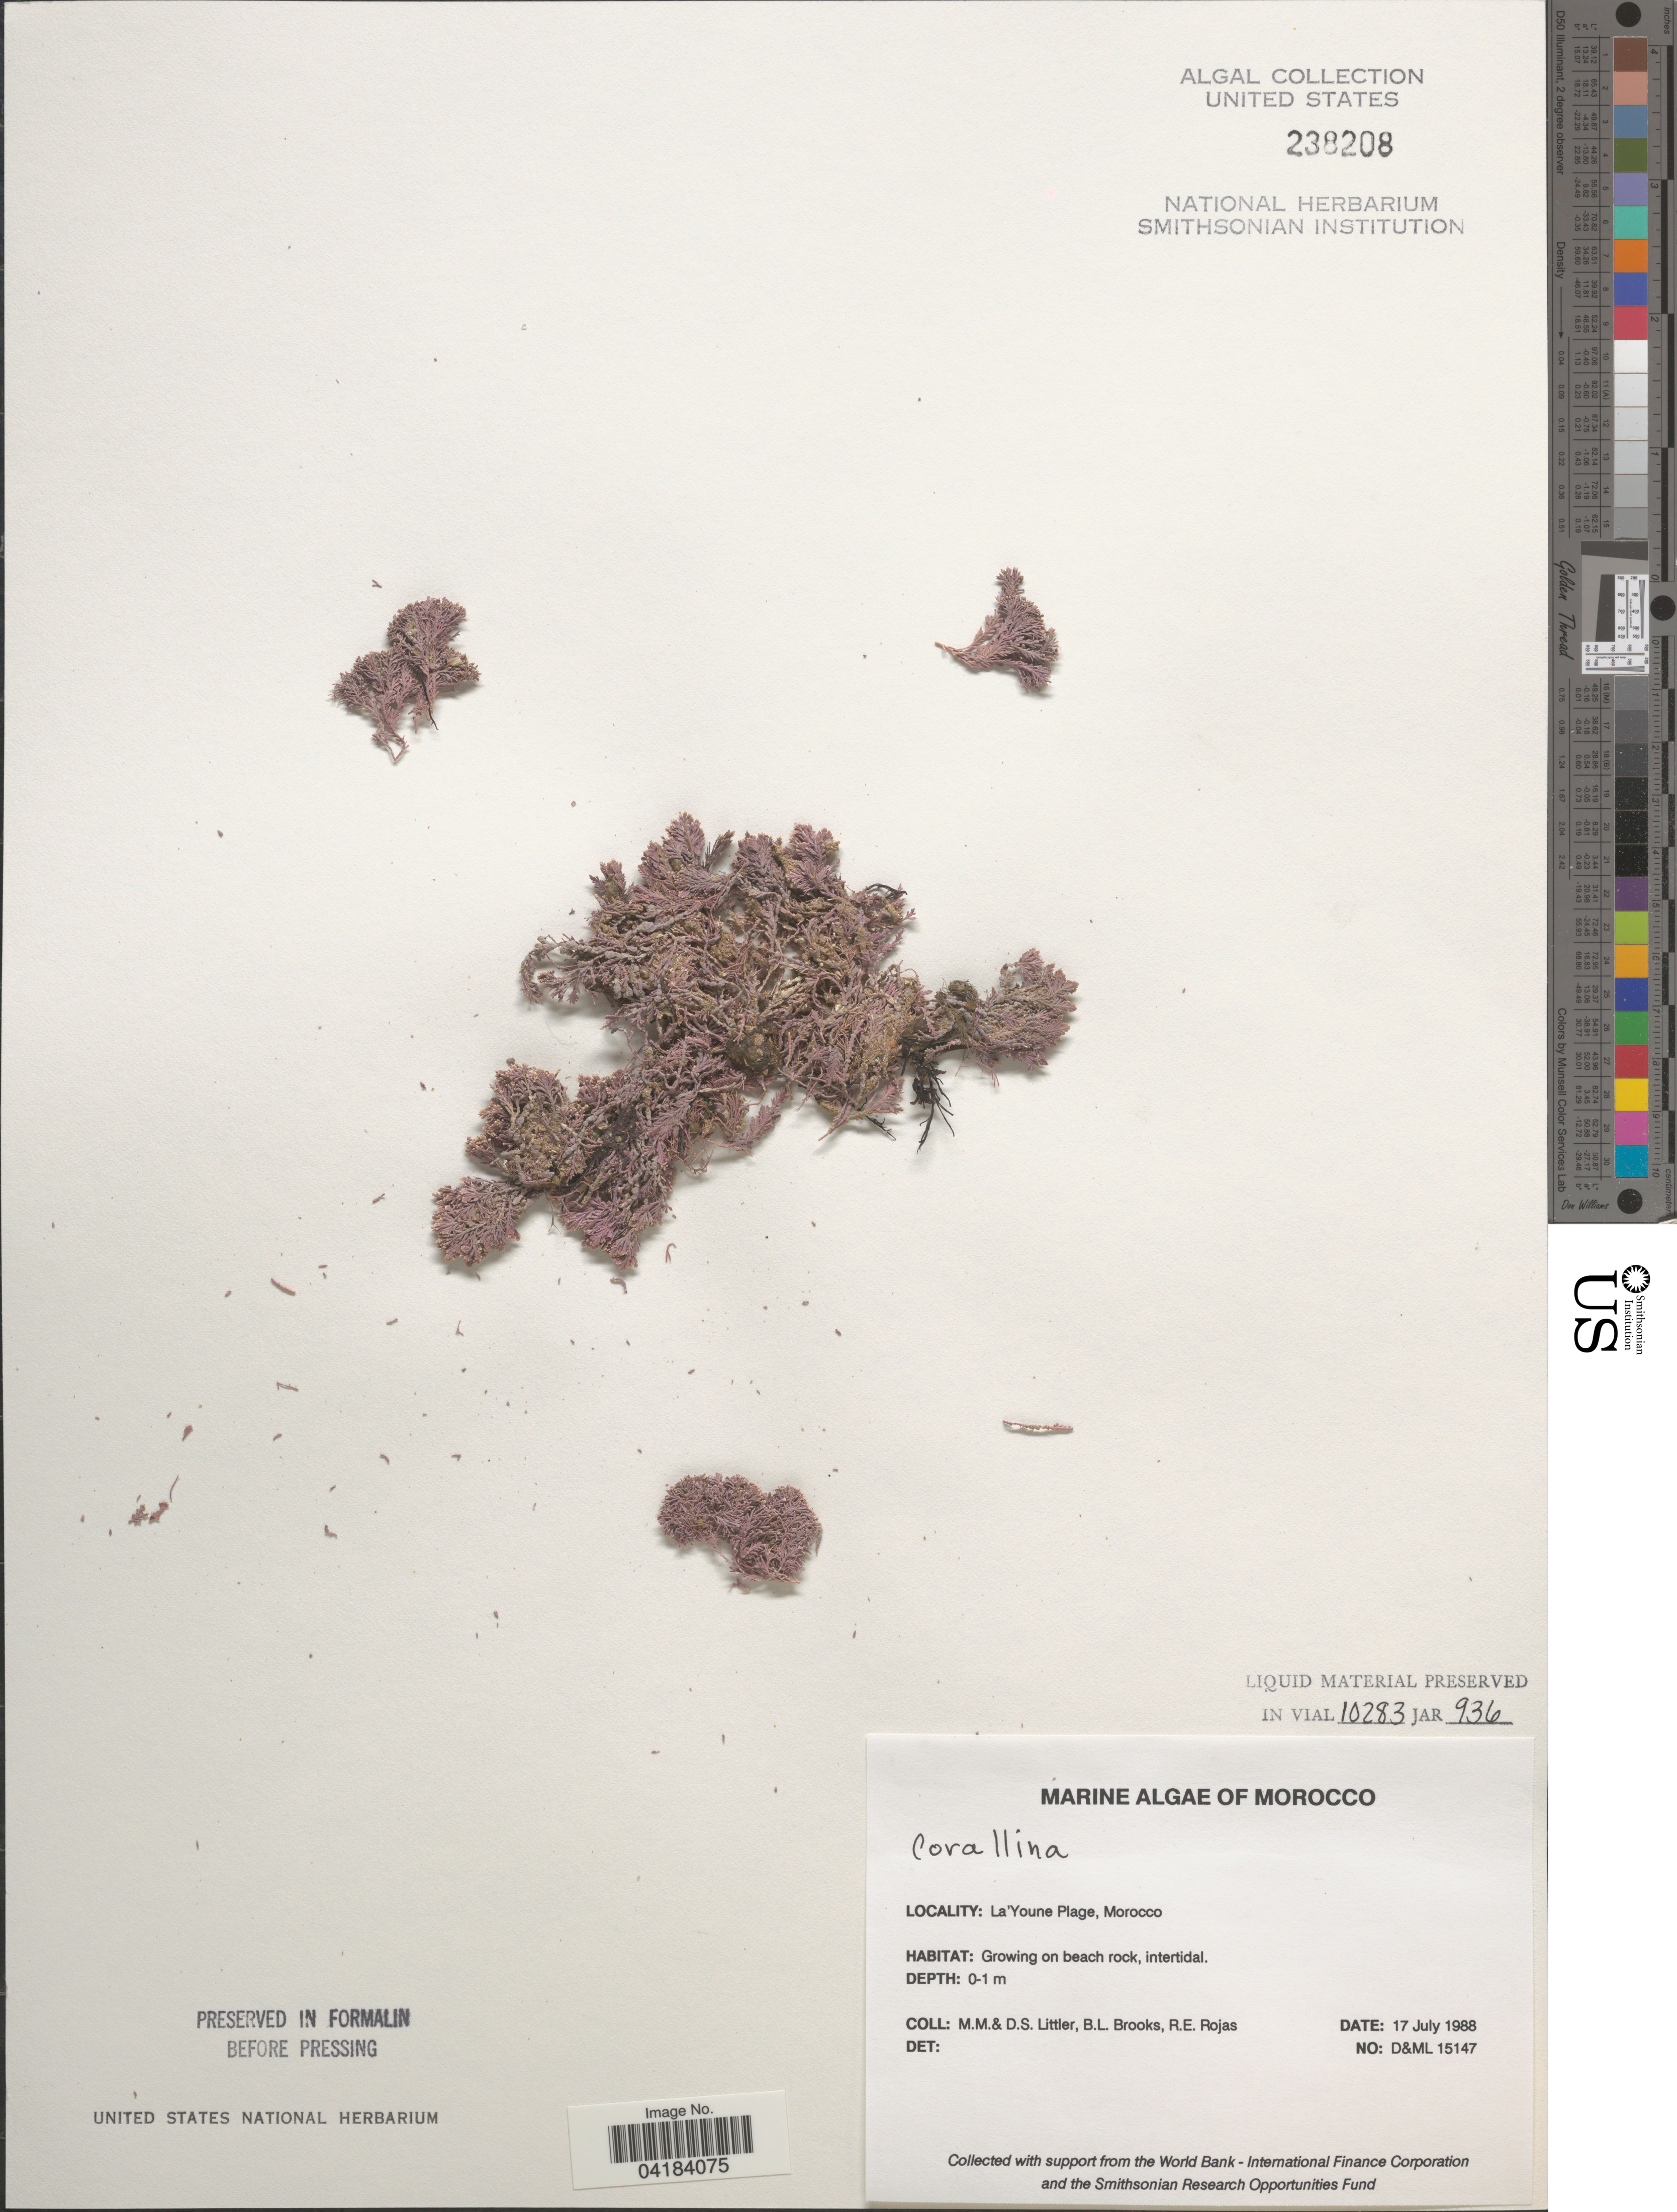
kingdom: Plantae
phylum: Rhodophyta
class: Florideophyceae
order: Corallinales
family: Corallinaceae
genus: Corallina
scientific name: Corallina sp.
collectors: D. S. Littler, B. Brooks & R. Rojas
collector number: D&ML15147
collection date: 1988-07-17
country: Morocco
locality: La'Youne Plage.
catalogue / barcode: US 238208